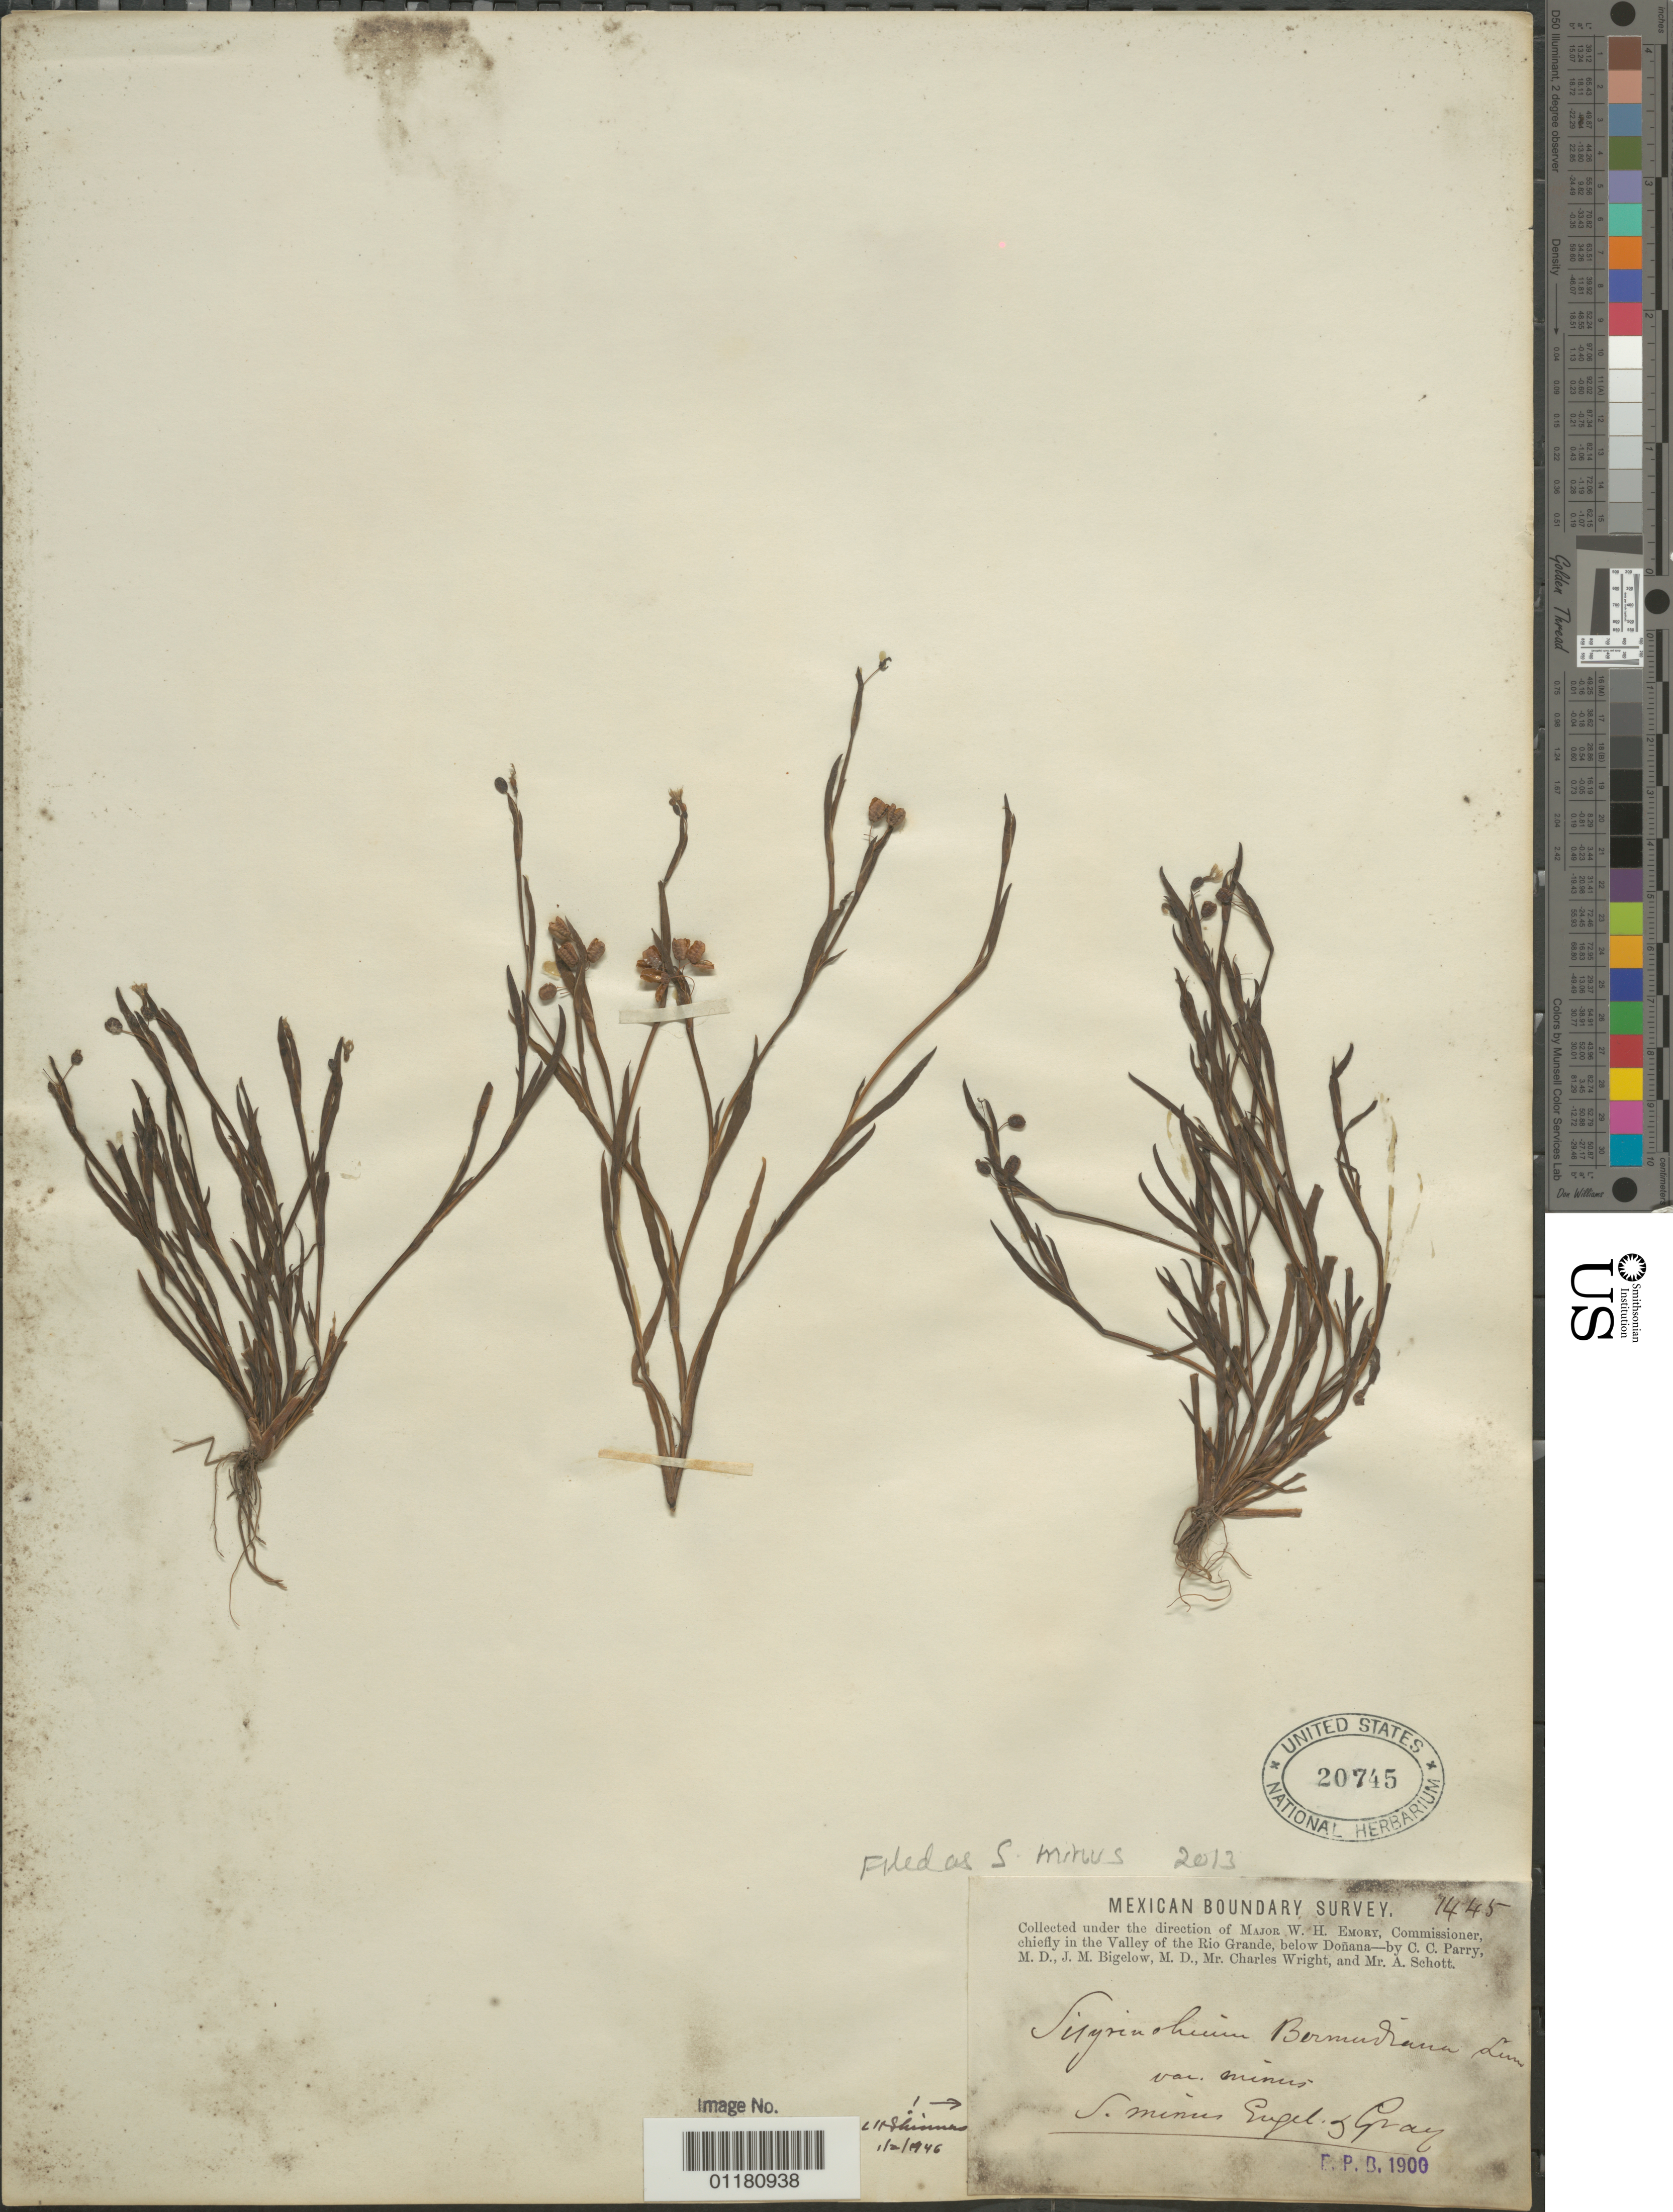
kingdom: Plantae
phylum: Tracheophyta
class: Liliopsida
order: Asparagales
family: Iridaceae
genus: Sisyrinchium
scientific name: Sisyrinchium minus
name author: Engelm. & A. Gray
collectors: C. C. Parry, J. M. Bigelow, C. Wright & A. L. Schott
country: Mexico / United States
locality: In the valley of the Rio Grande, below Donana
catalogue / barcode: US 20745